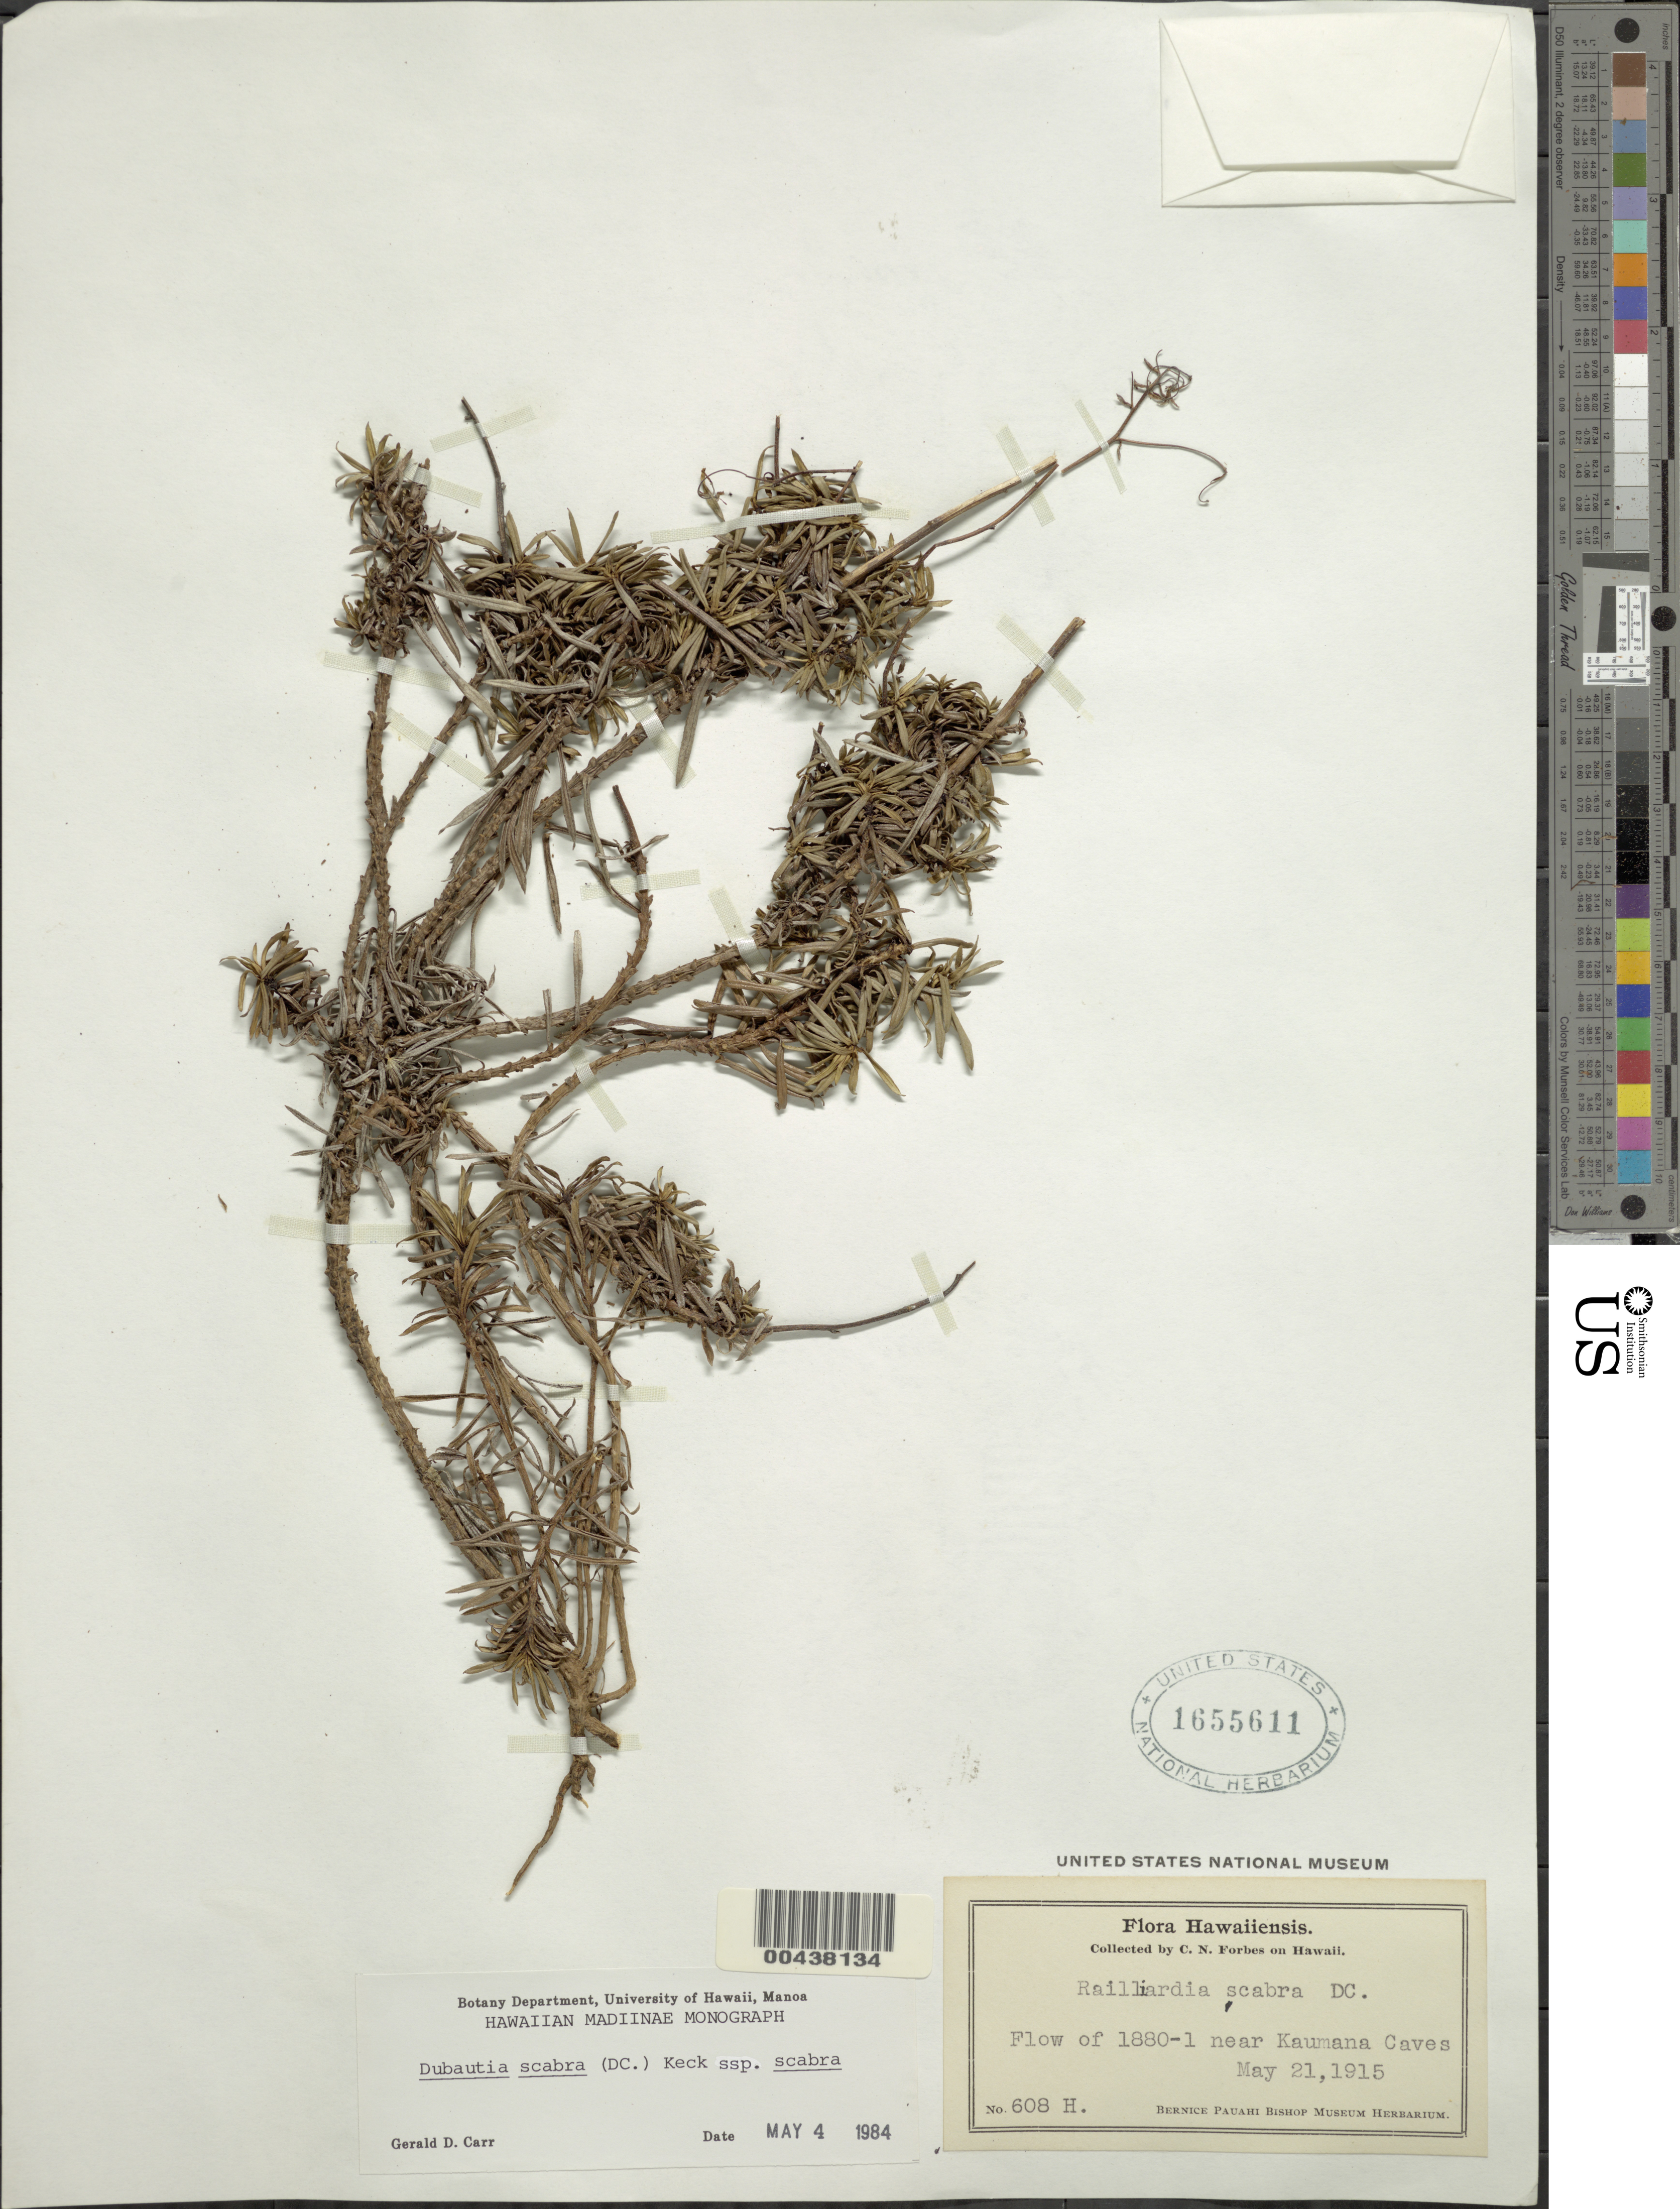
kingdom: Plantae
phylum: Tracheophyta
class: Magnoliopsida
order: Asterales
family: Asteraceae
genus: Dubautia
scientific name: Dubautia scabra subsp. scabra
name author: (DC.) D.D. Keck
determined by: Carr, G. D.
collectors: C. N. Forbes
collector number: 608 H.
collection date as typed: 21 May 1915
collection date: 1915-05-21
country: United States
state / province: Hawaii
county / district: Hawaii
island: Hawaii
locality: Flow of 1880-1 near Kaumana Caves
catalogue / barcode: US 1655611